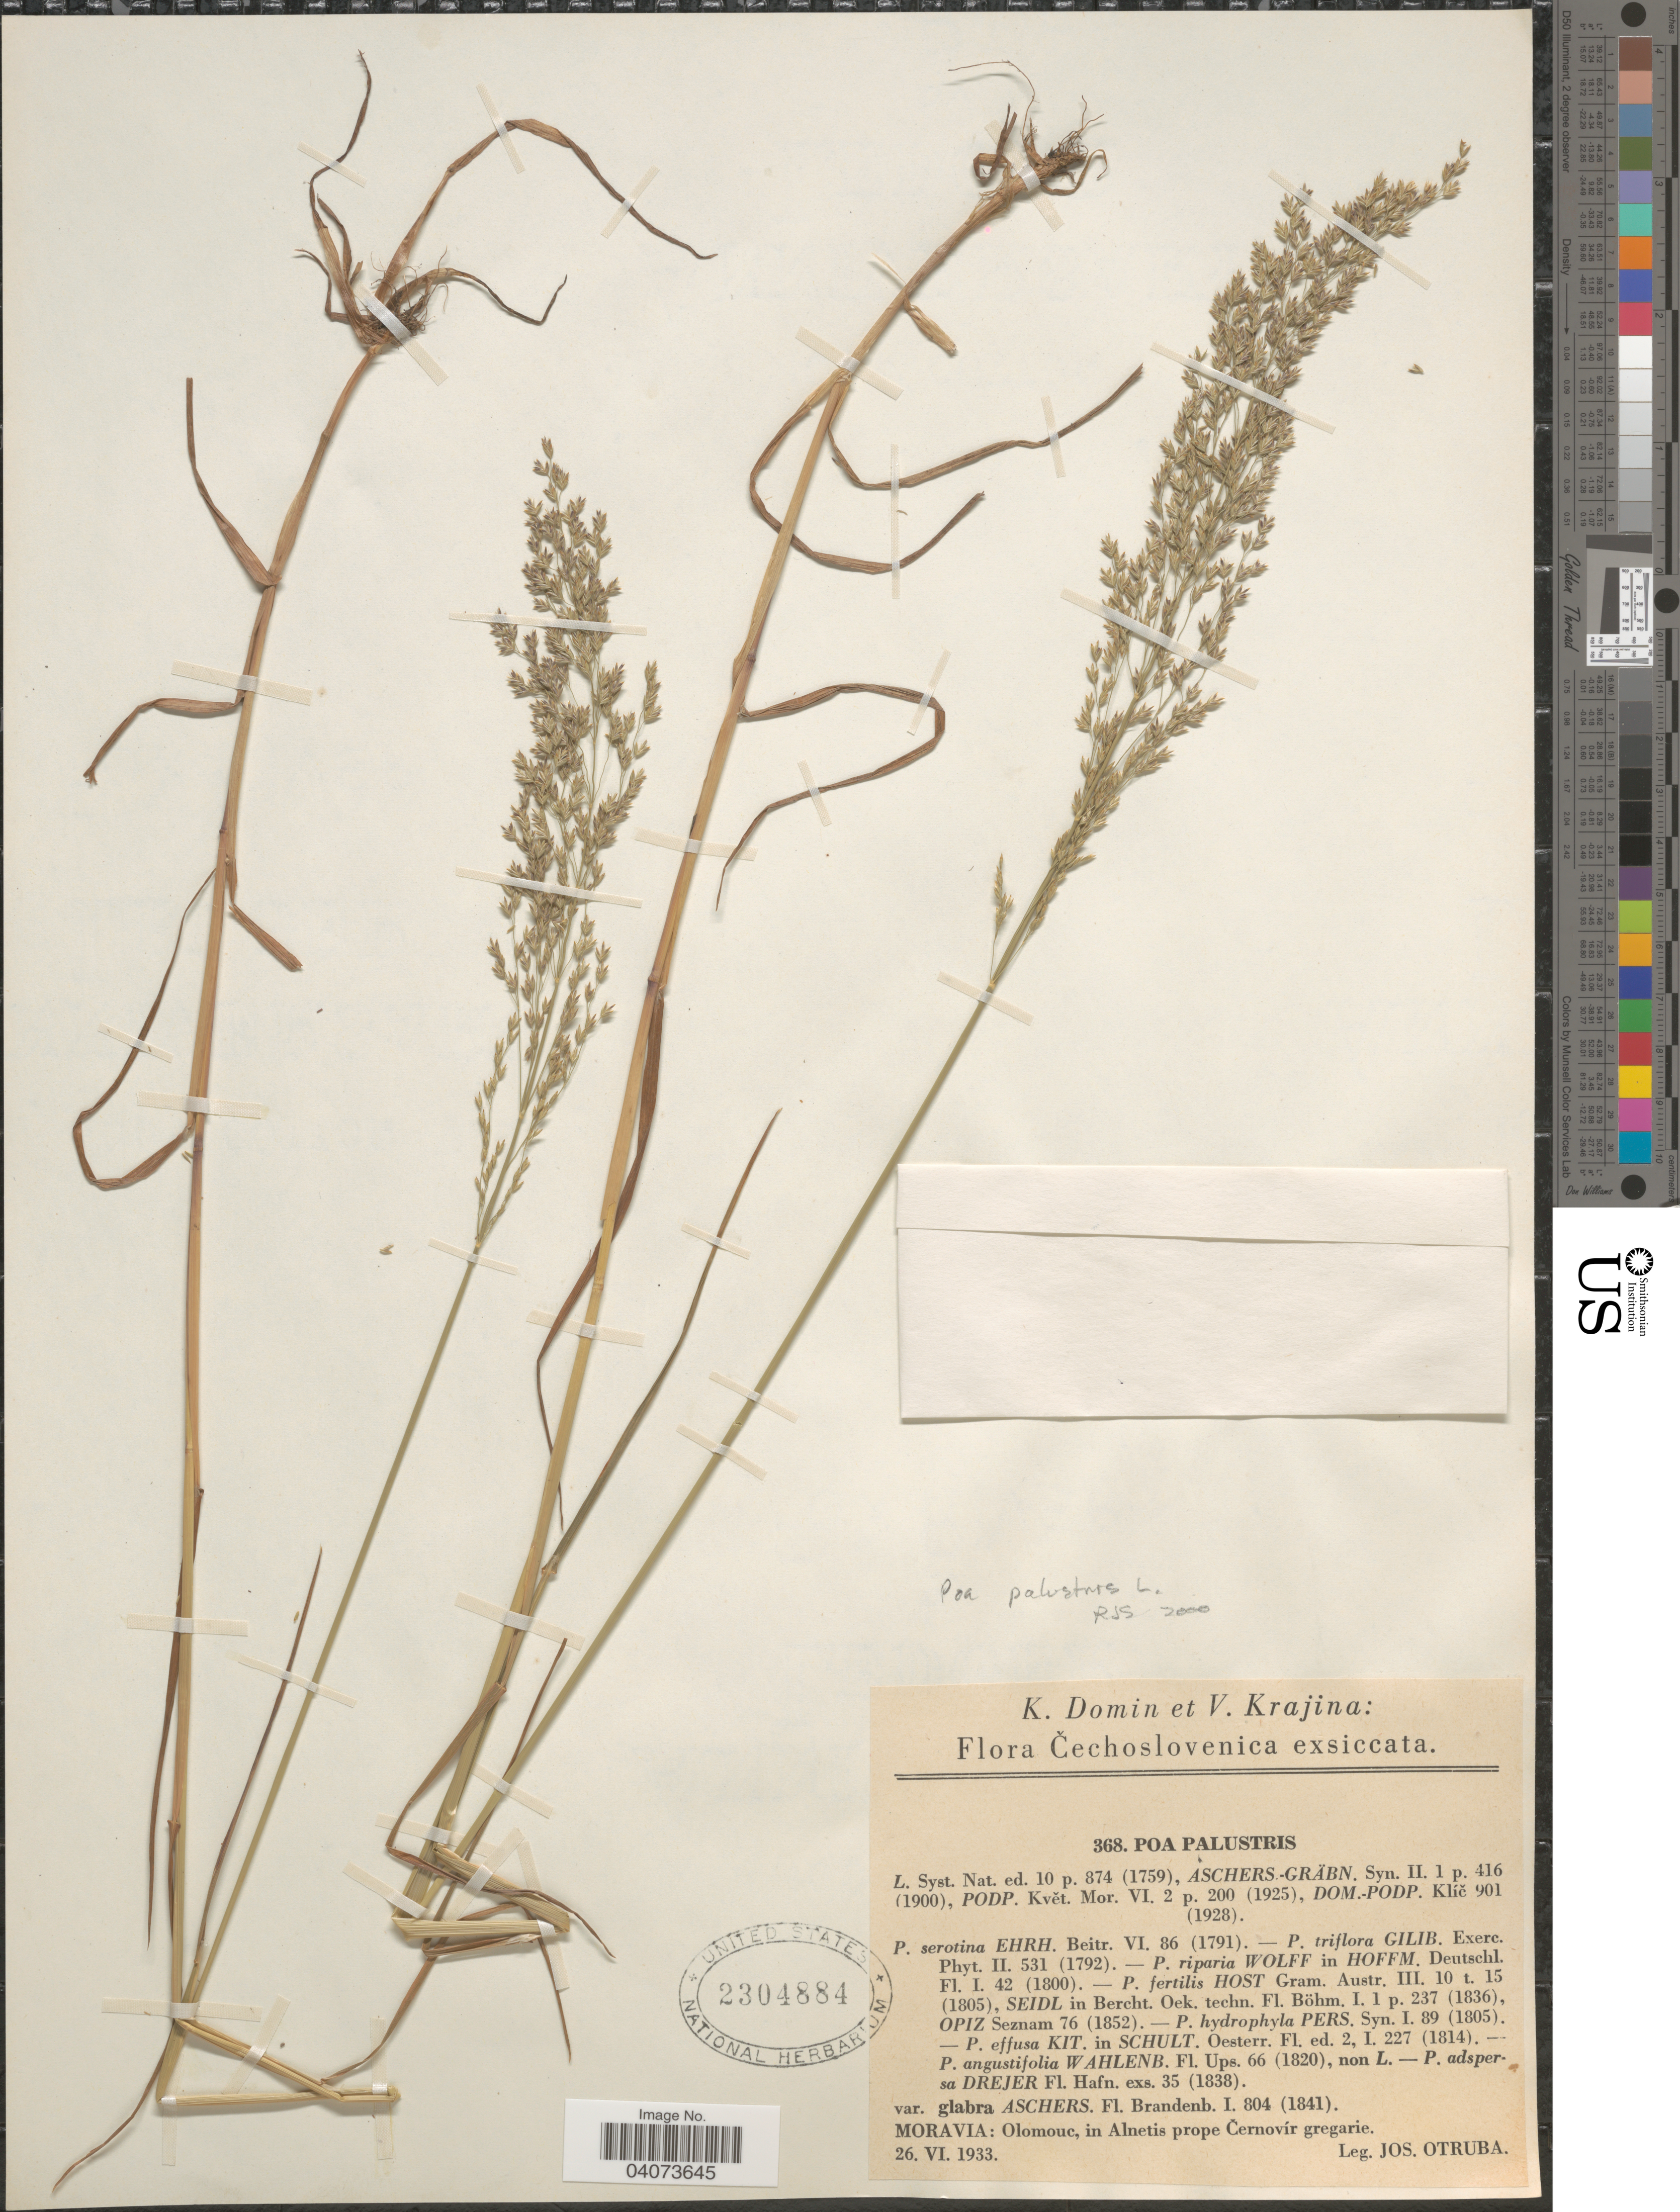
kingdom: Plantae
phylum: Tracheophyta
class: Liliopsida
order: Poales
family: Poaceae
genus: Poa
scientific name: Poa palustris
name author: L.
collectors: J. Otruba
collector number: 368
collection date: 1933-06-26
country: Czechia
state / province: Moravian-Silesian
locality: Čechoslovenica. Moravia: Olomouc, in Alnetis prope Černovír gregarie.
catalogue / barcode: US 2304884